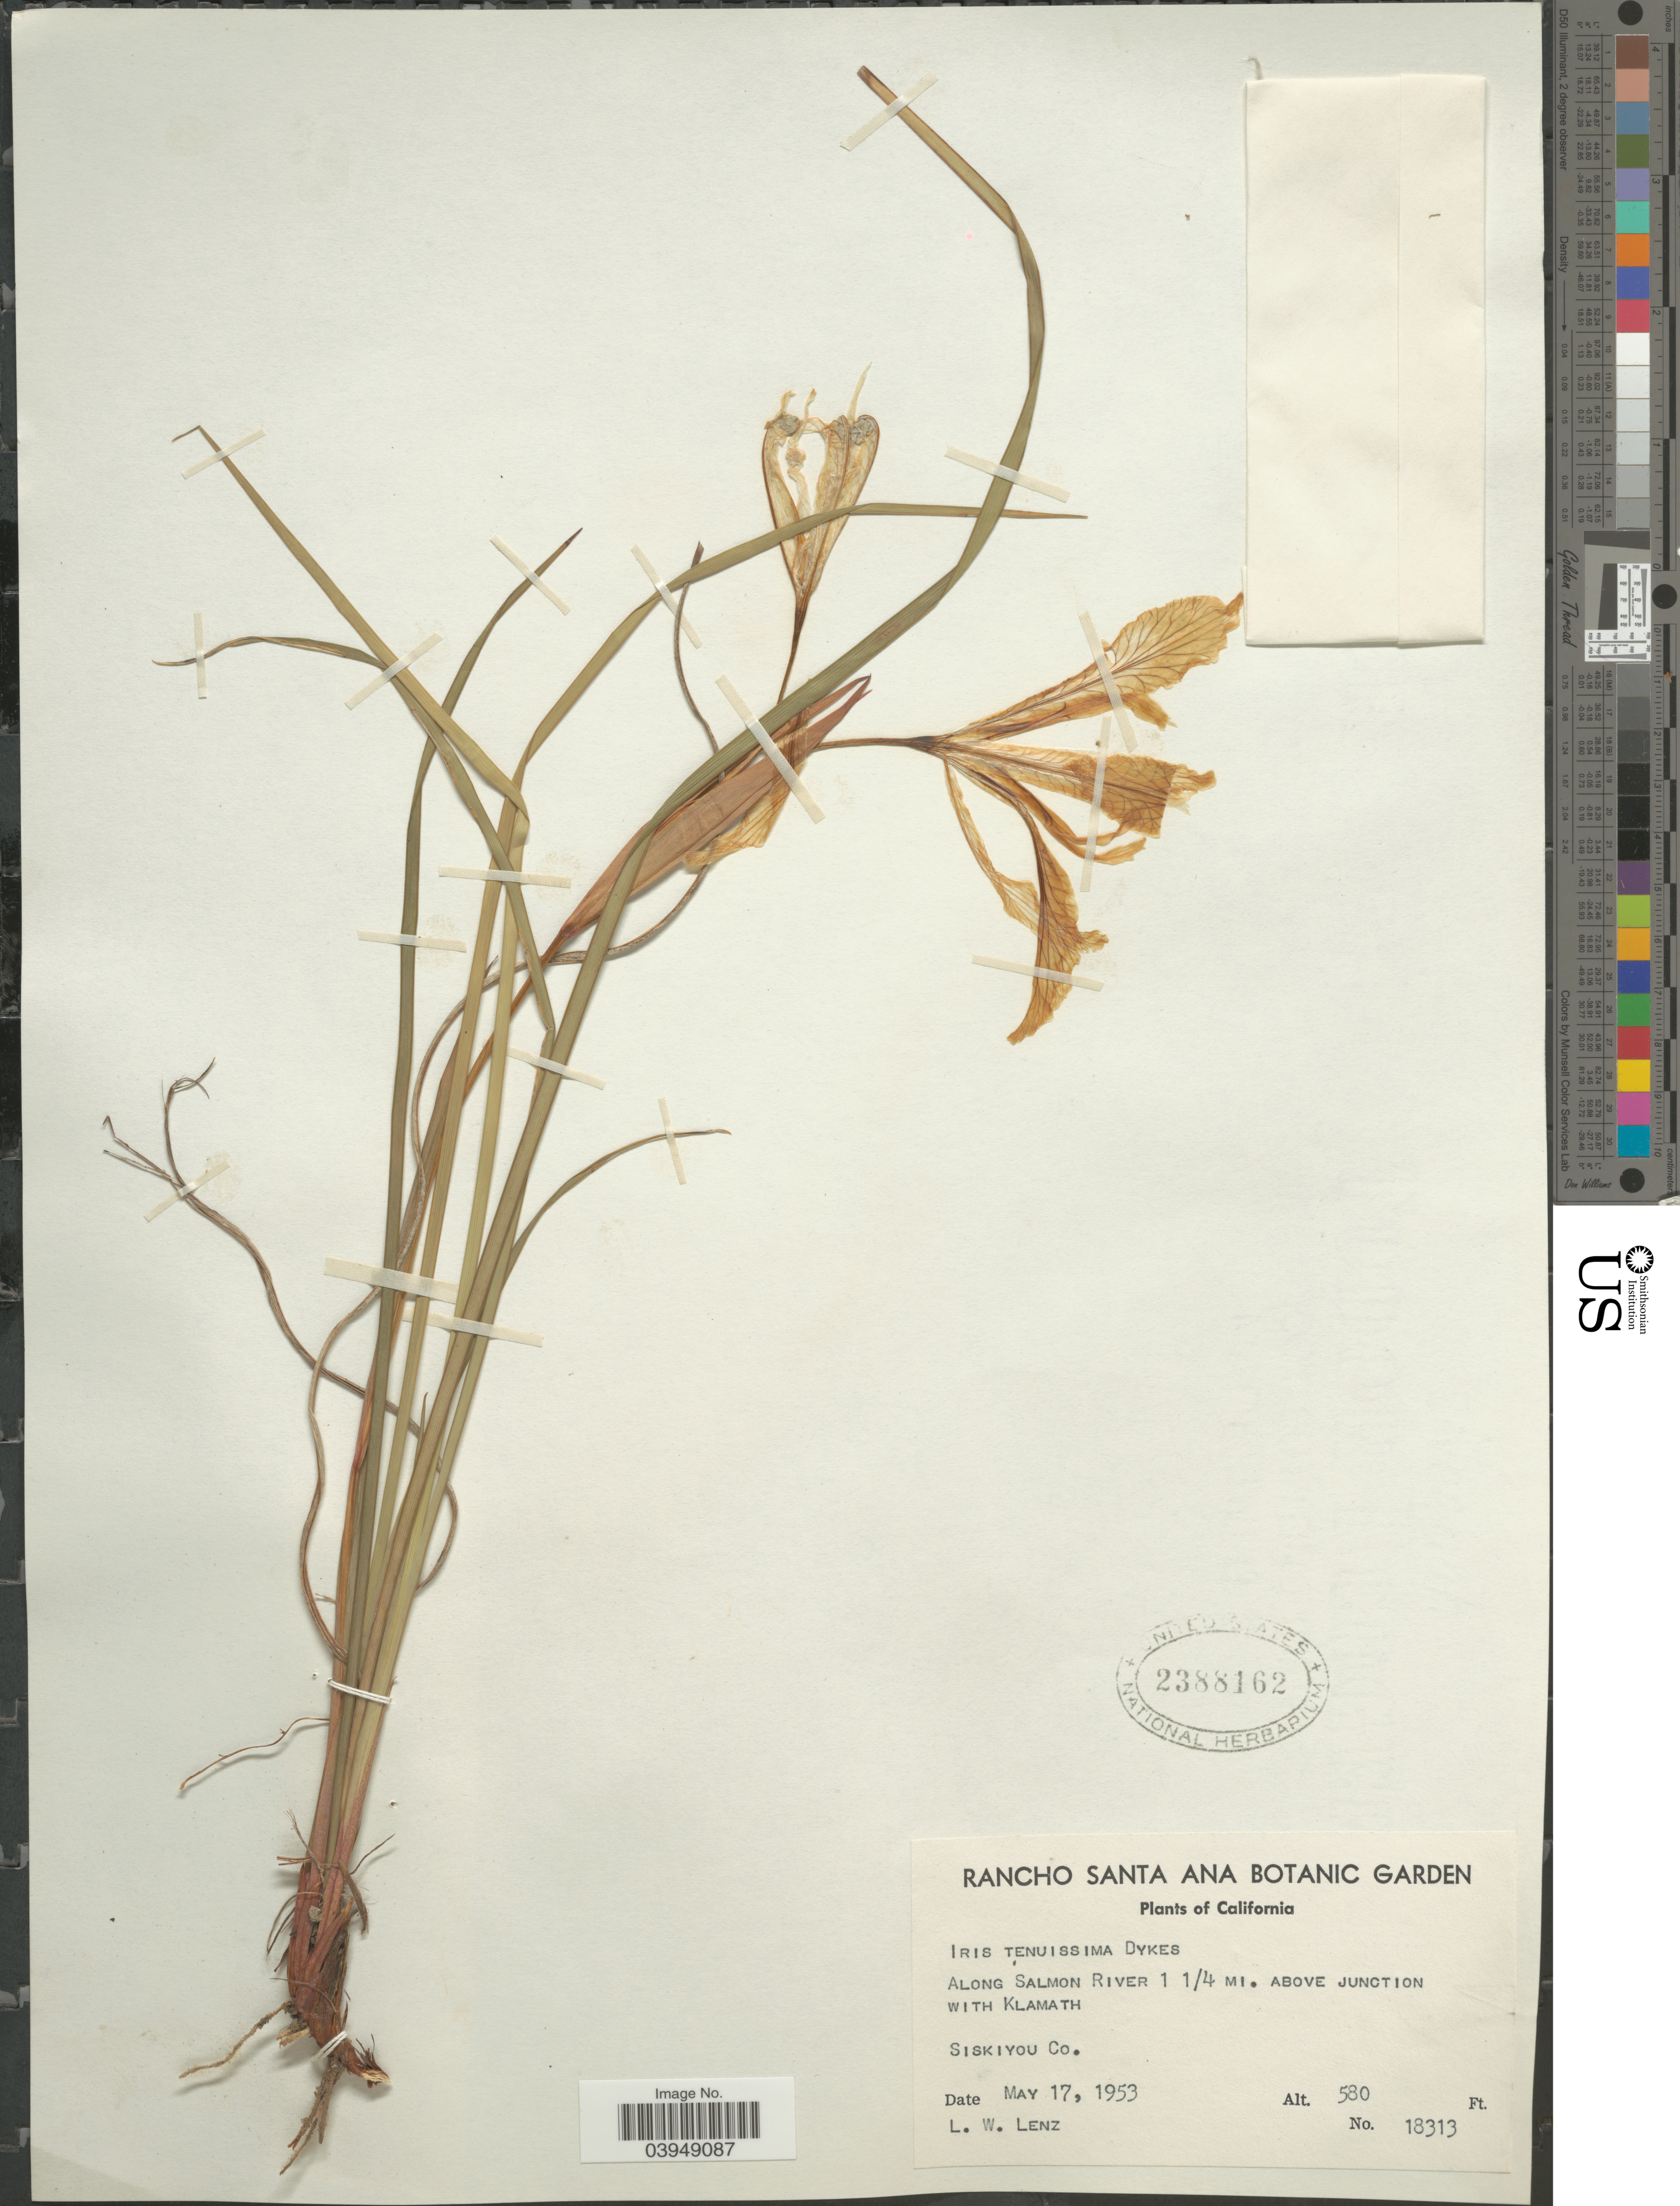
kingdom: Plantae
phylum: Tracheophyta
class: Liliopsida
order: Asparagales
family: Iridaceae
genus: Iris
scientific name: Iris tenuissima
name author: Dykes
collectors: L. Lenz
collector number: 18313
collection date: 1953-05-17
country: United States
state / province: California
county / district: Siskiyou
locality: Along Salmon River 1 ¼ mi. above junction with Klamath. Siskiyou Co.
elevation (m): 177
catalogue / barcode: US 2388162